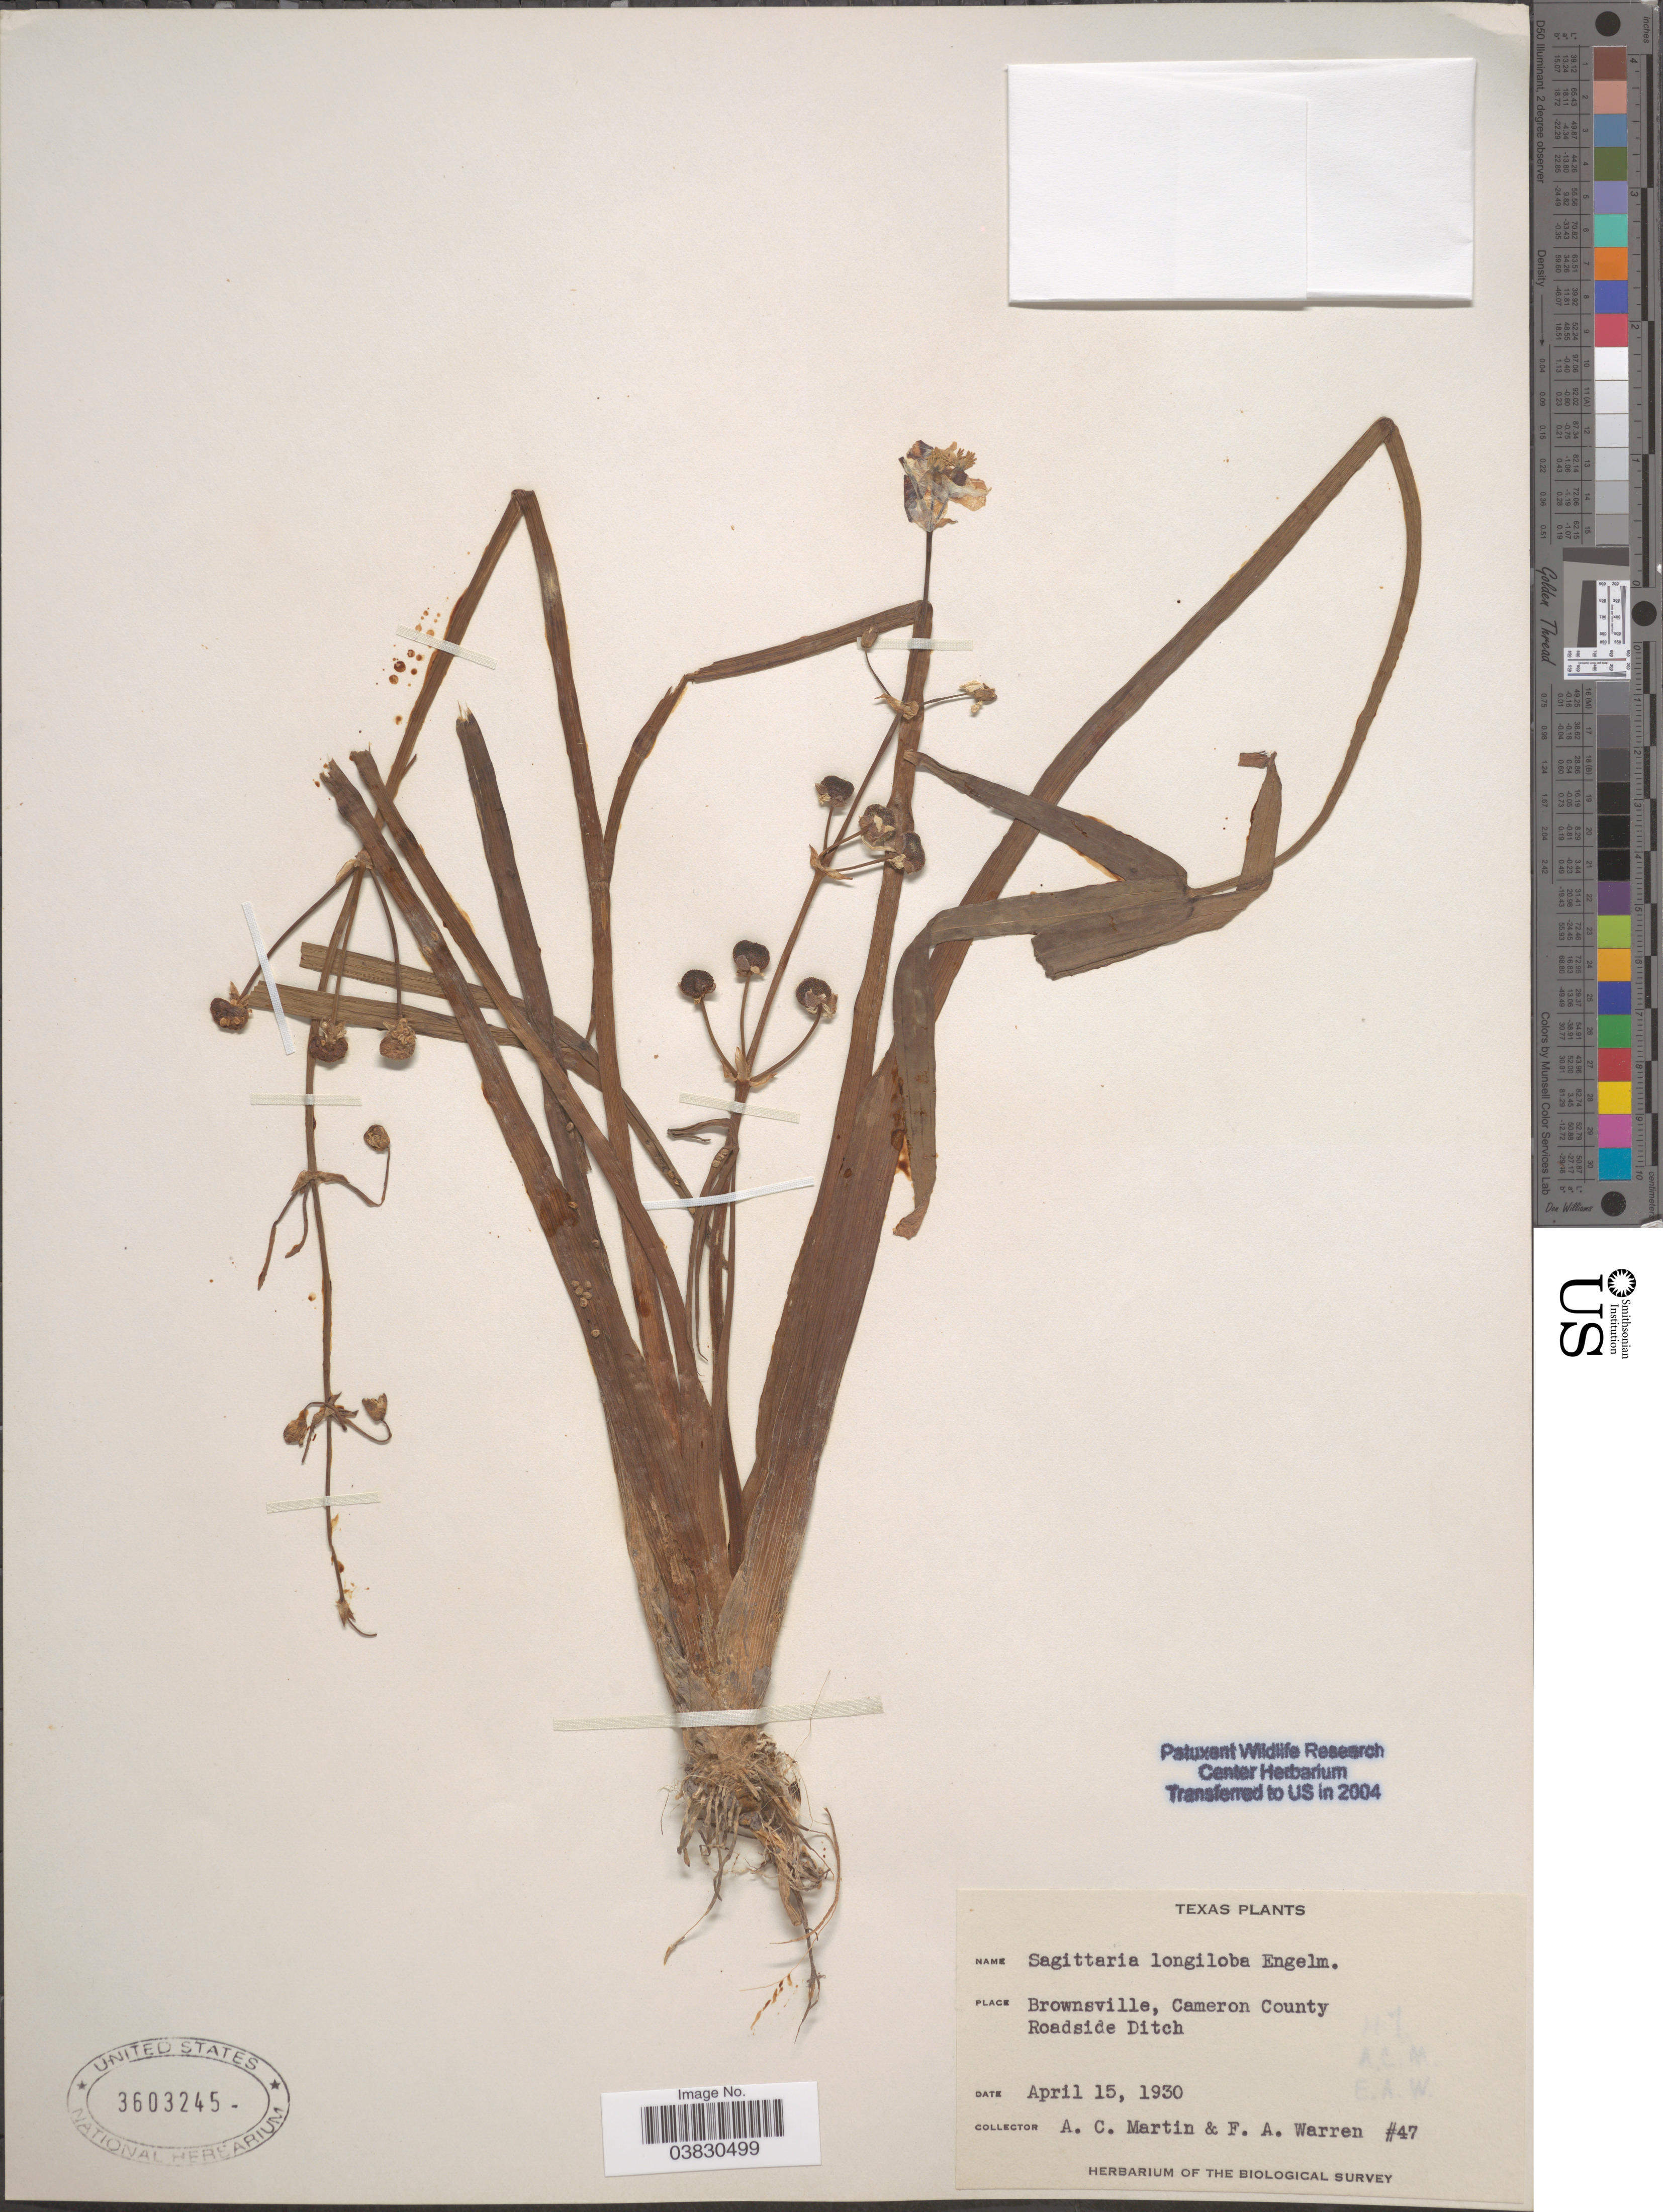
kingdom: Plantae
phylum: Tracheophyta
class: Liliopsida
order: Alismatales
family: Alismataceae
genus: Sagittaria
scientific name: Sagittaria longiloba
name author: Engelm. ex J.G. Sm.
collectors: A. C. Martin & F. Warren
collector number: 47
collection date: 1930-04-15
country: United States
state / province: Texas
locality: Brownsville, Cameron County. Roadside Ditch.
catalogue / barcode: US 3603245